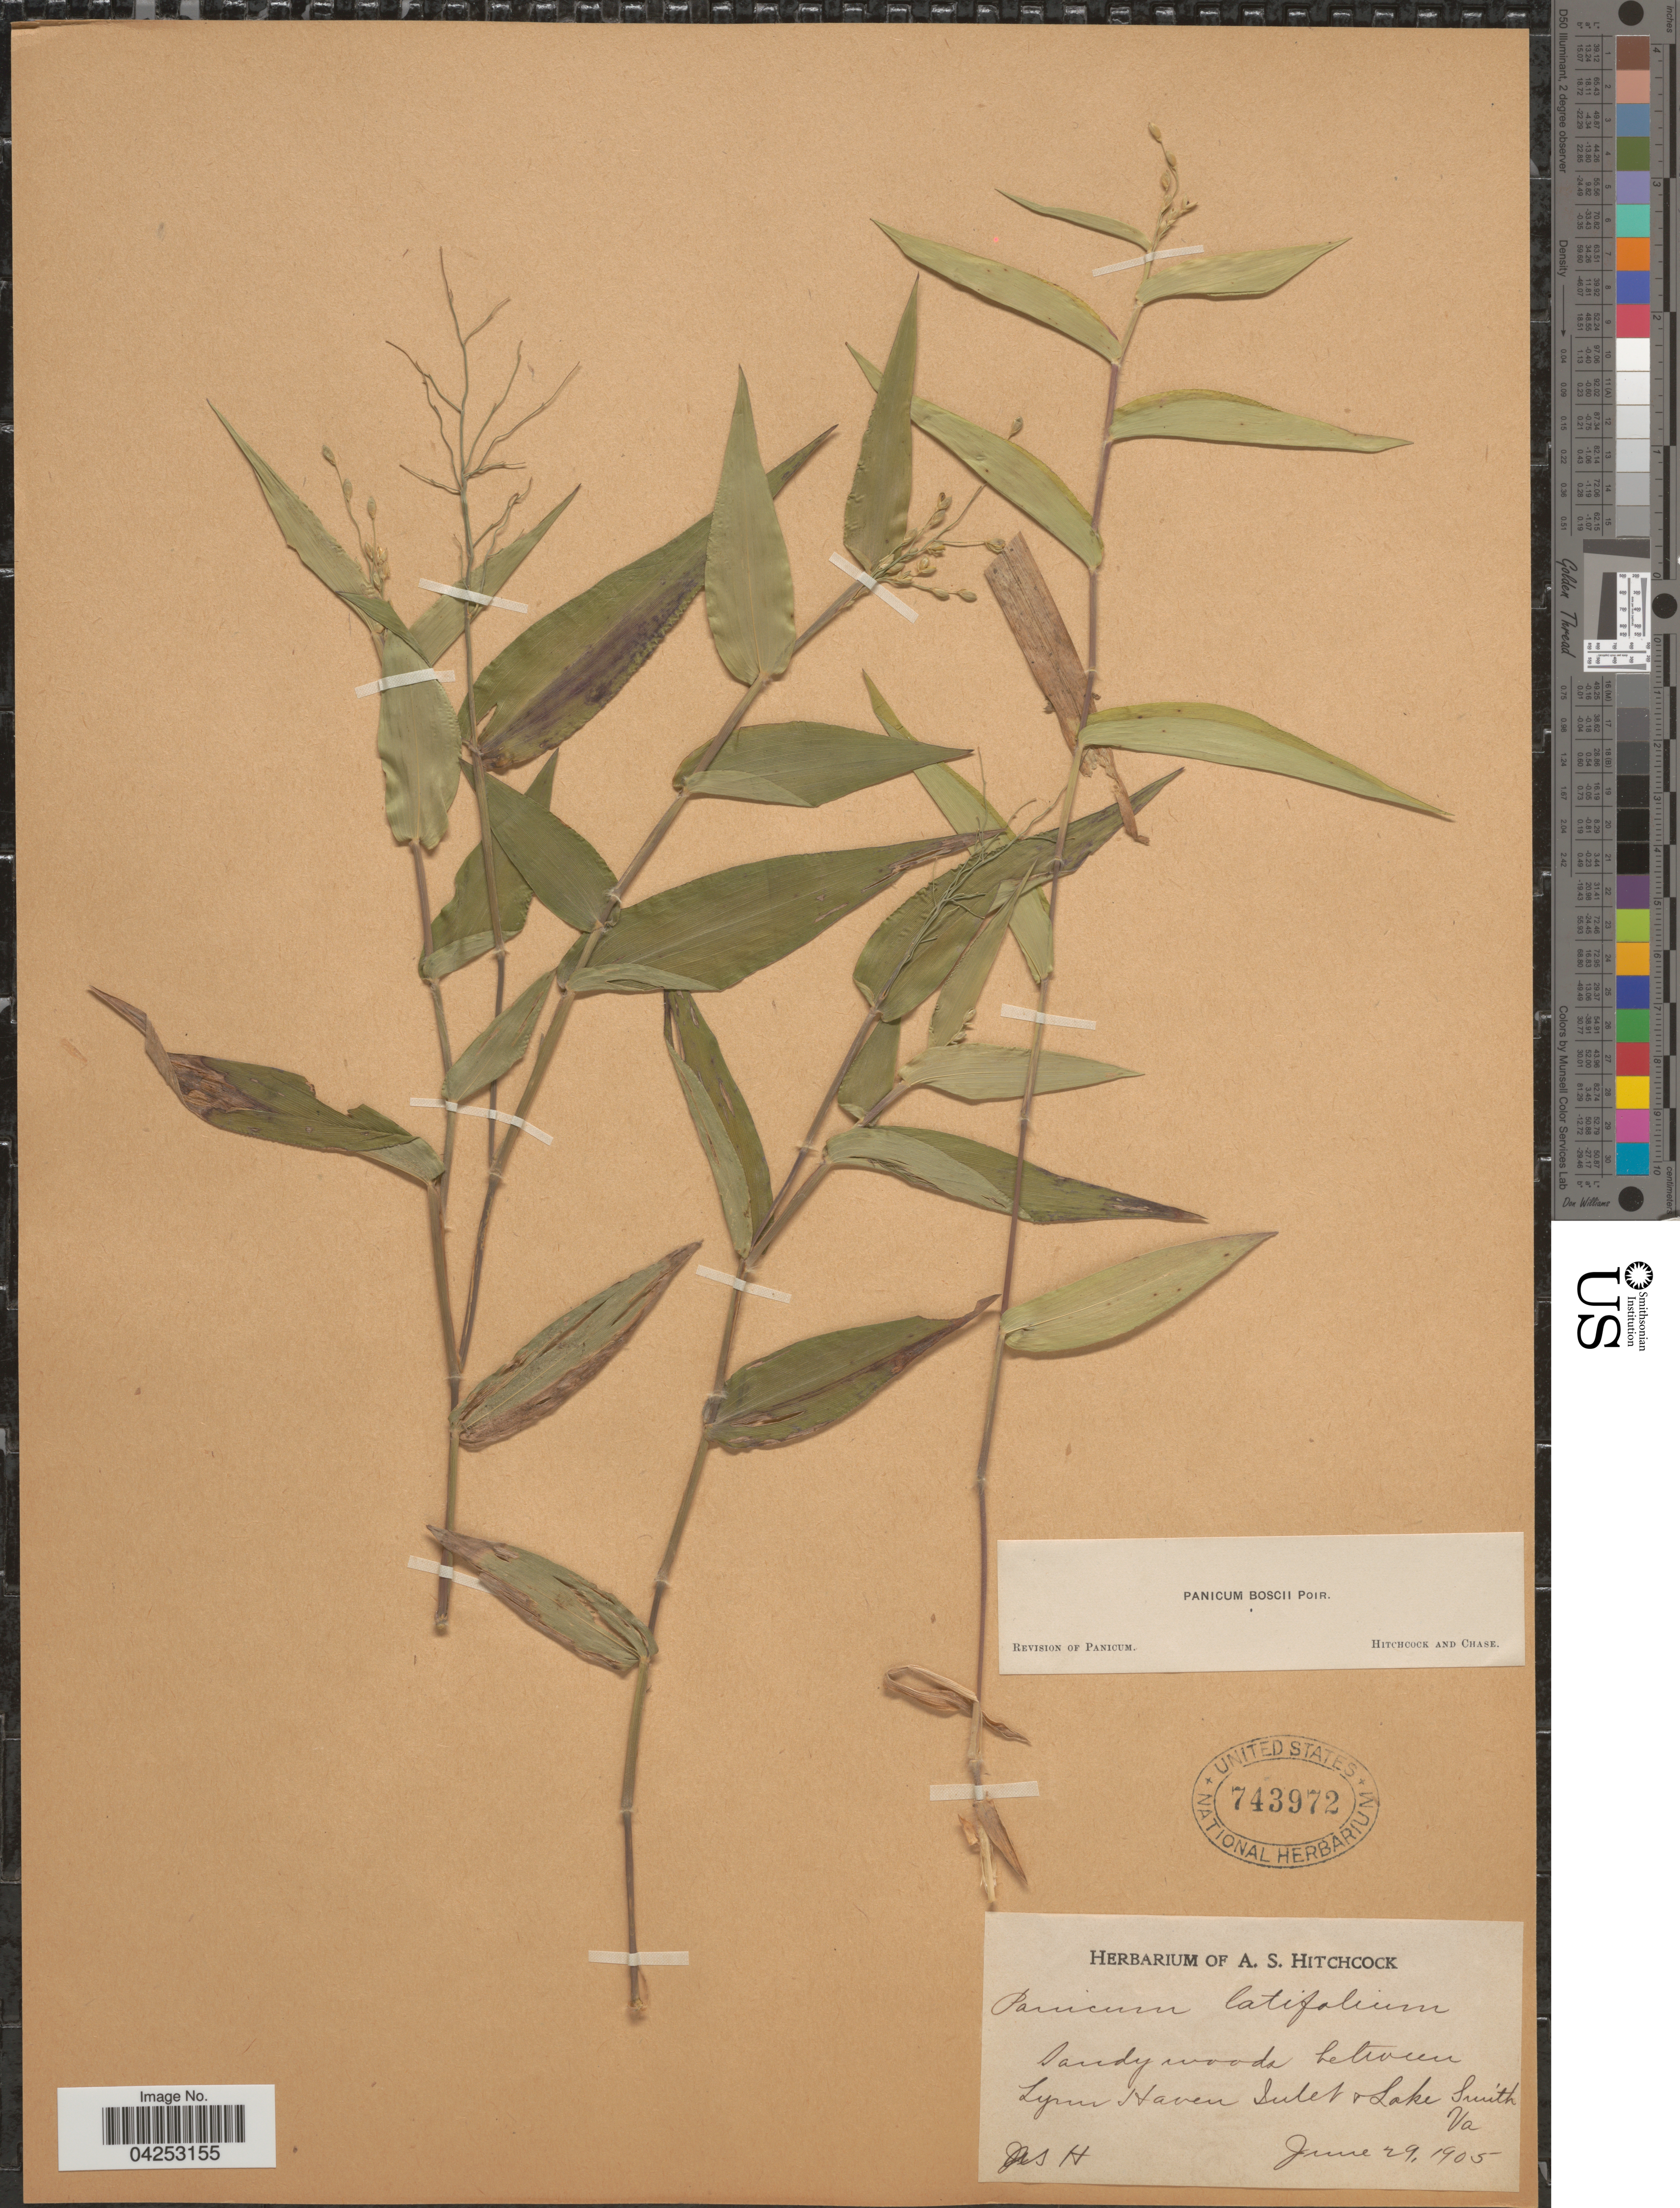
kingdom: Plantae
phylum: Tracheophyta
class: Liliopsida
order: Poales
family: Poaceae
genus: Dichanthelium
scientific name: Dichanthelium boscii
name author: (Poir.) Gould & C.A. Clark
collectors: A. S. Hitchcock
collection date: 1905-06-29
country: United States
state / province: Virginia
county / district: City of Virginia Beach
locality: Sandy woods between Lynn Haven Inlet & Lake Smith.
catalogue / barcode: US 743972